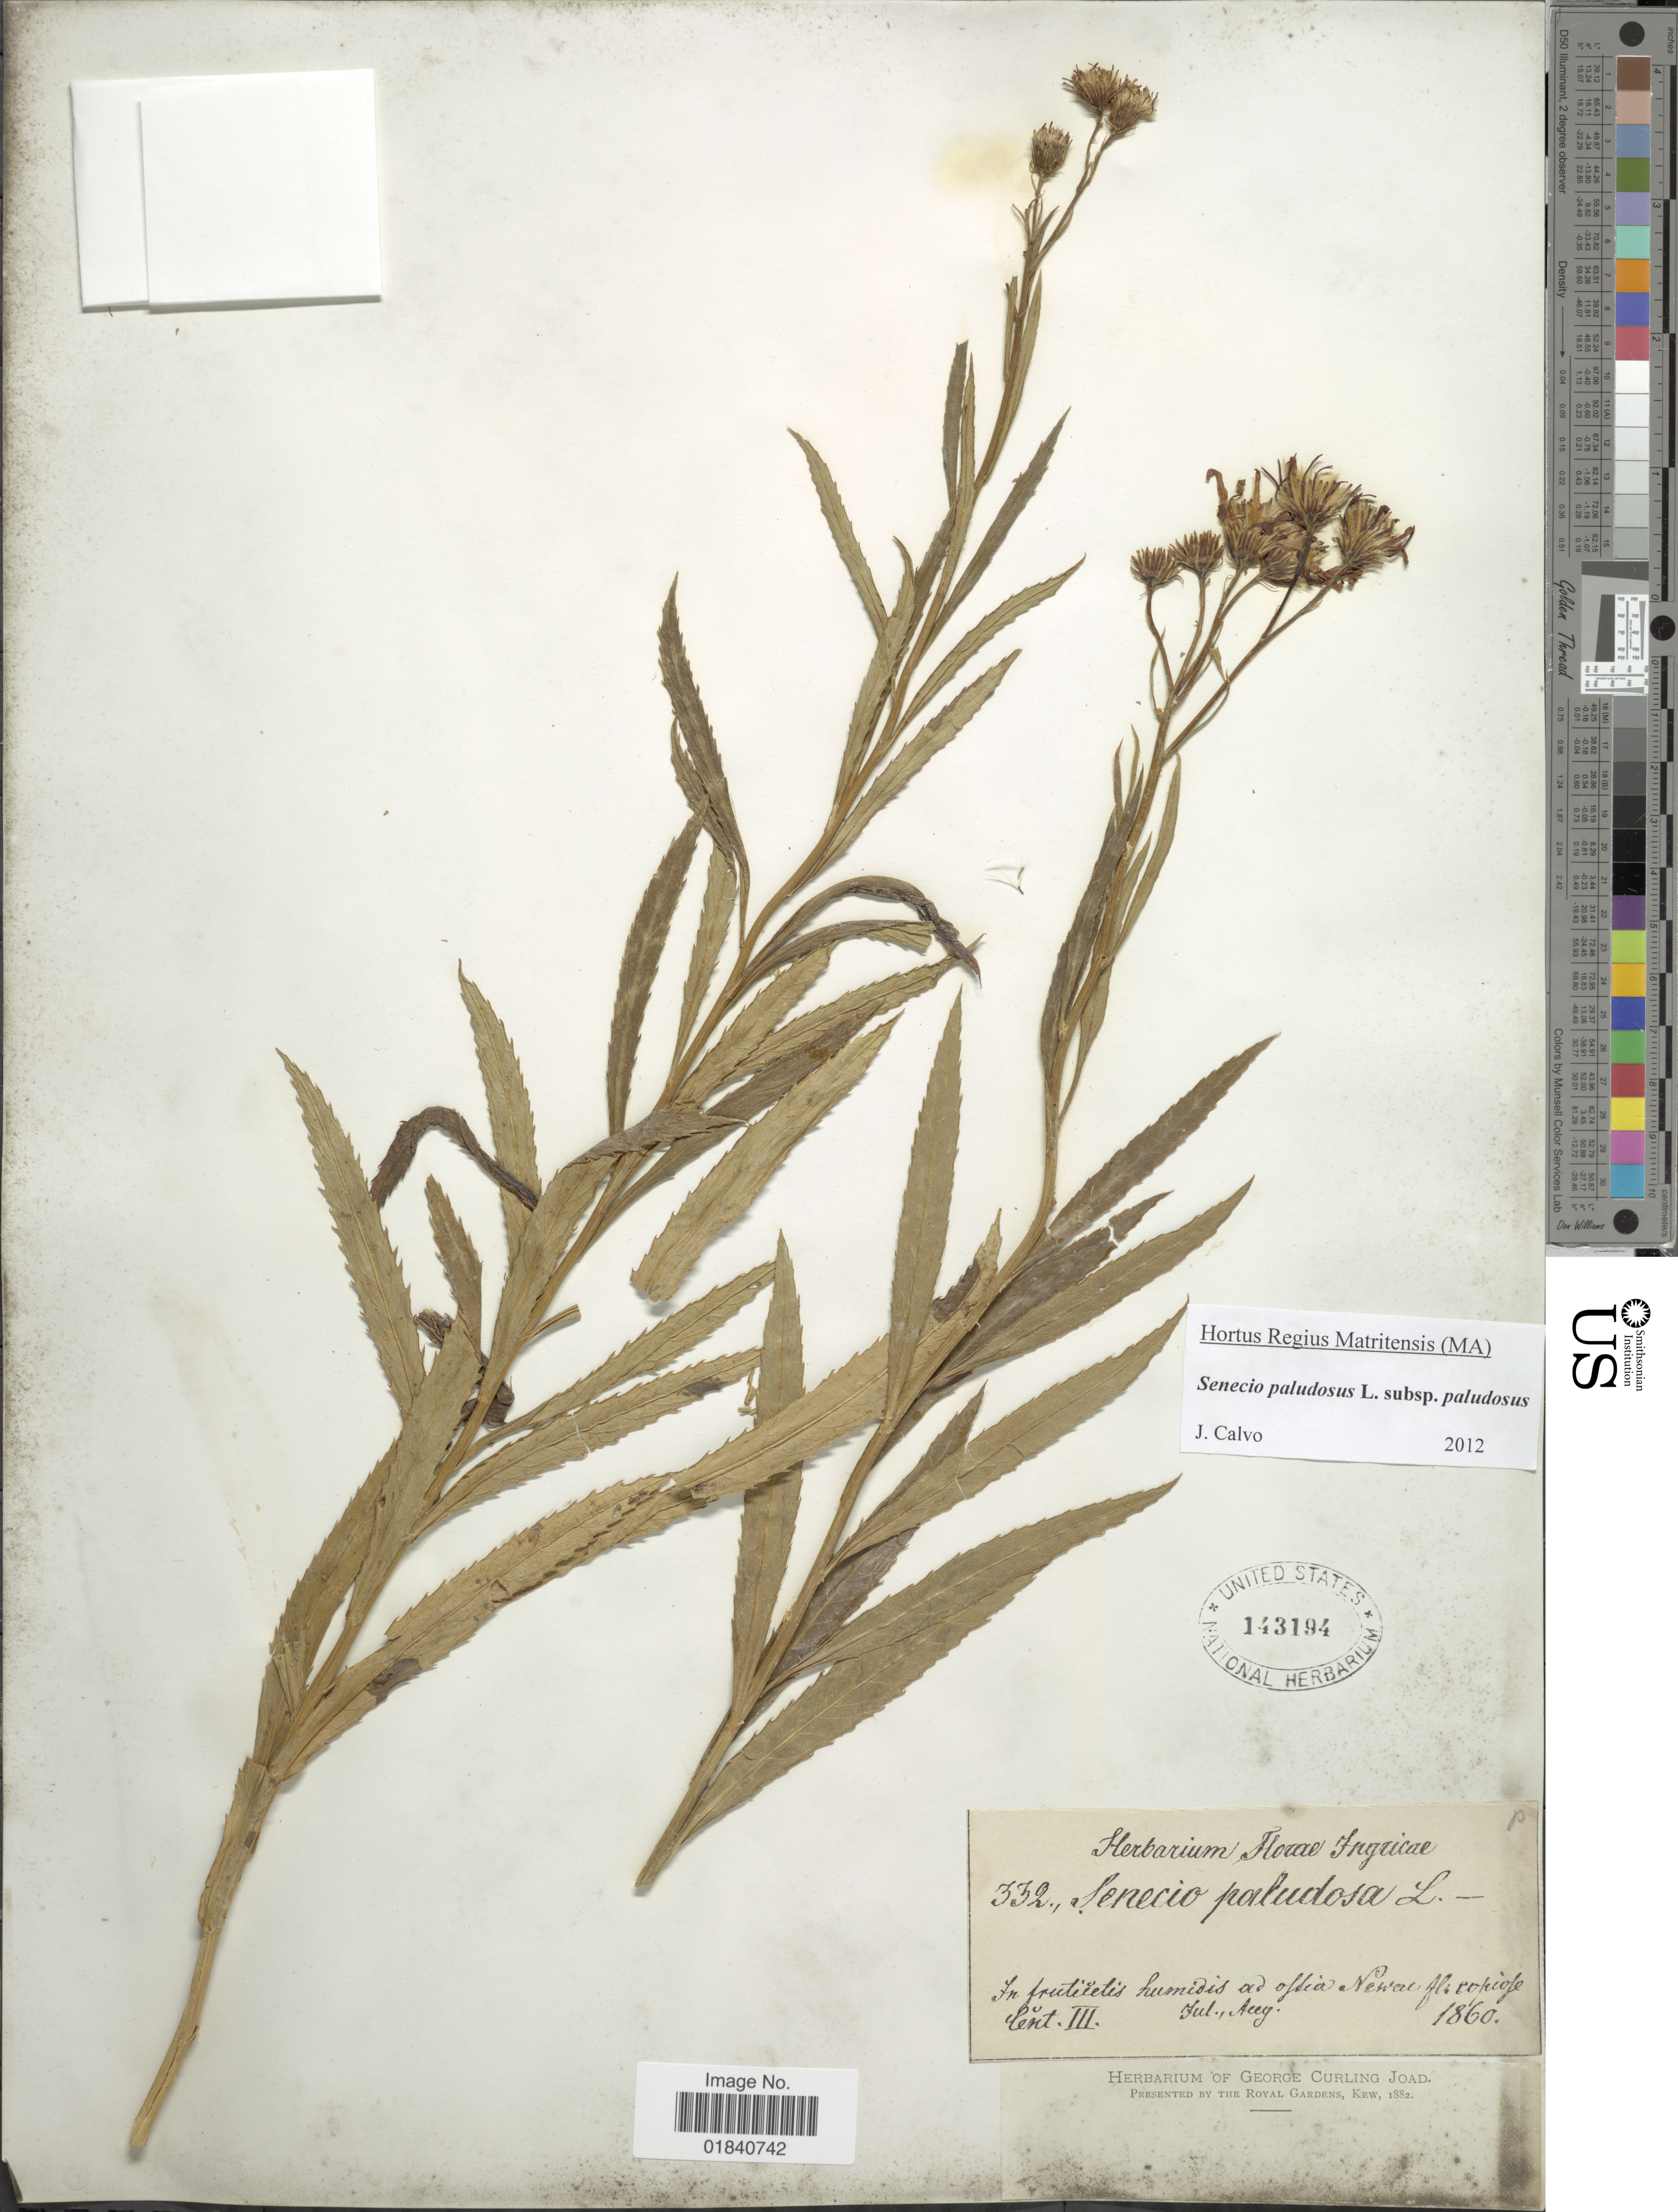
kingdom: Plantae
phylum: Tracheophyta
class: Magnoliopsida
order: Asterales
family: Asteraceae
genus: Senecio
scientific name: Senecio paludosus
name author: L.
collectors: Herbarium Florae Ingricae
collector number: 332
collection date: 1860-07/1860-08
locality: Newal [interpreted]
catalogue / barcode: US 143194